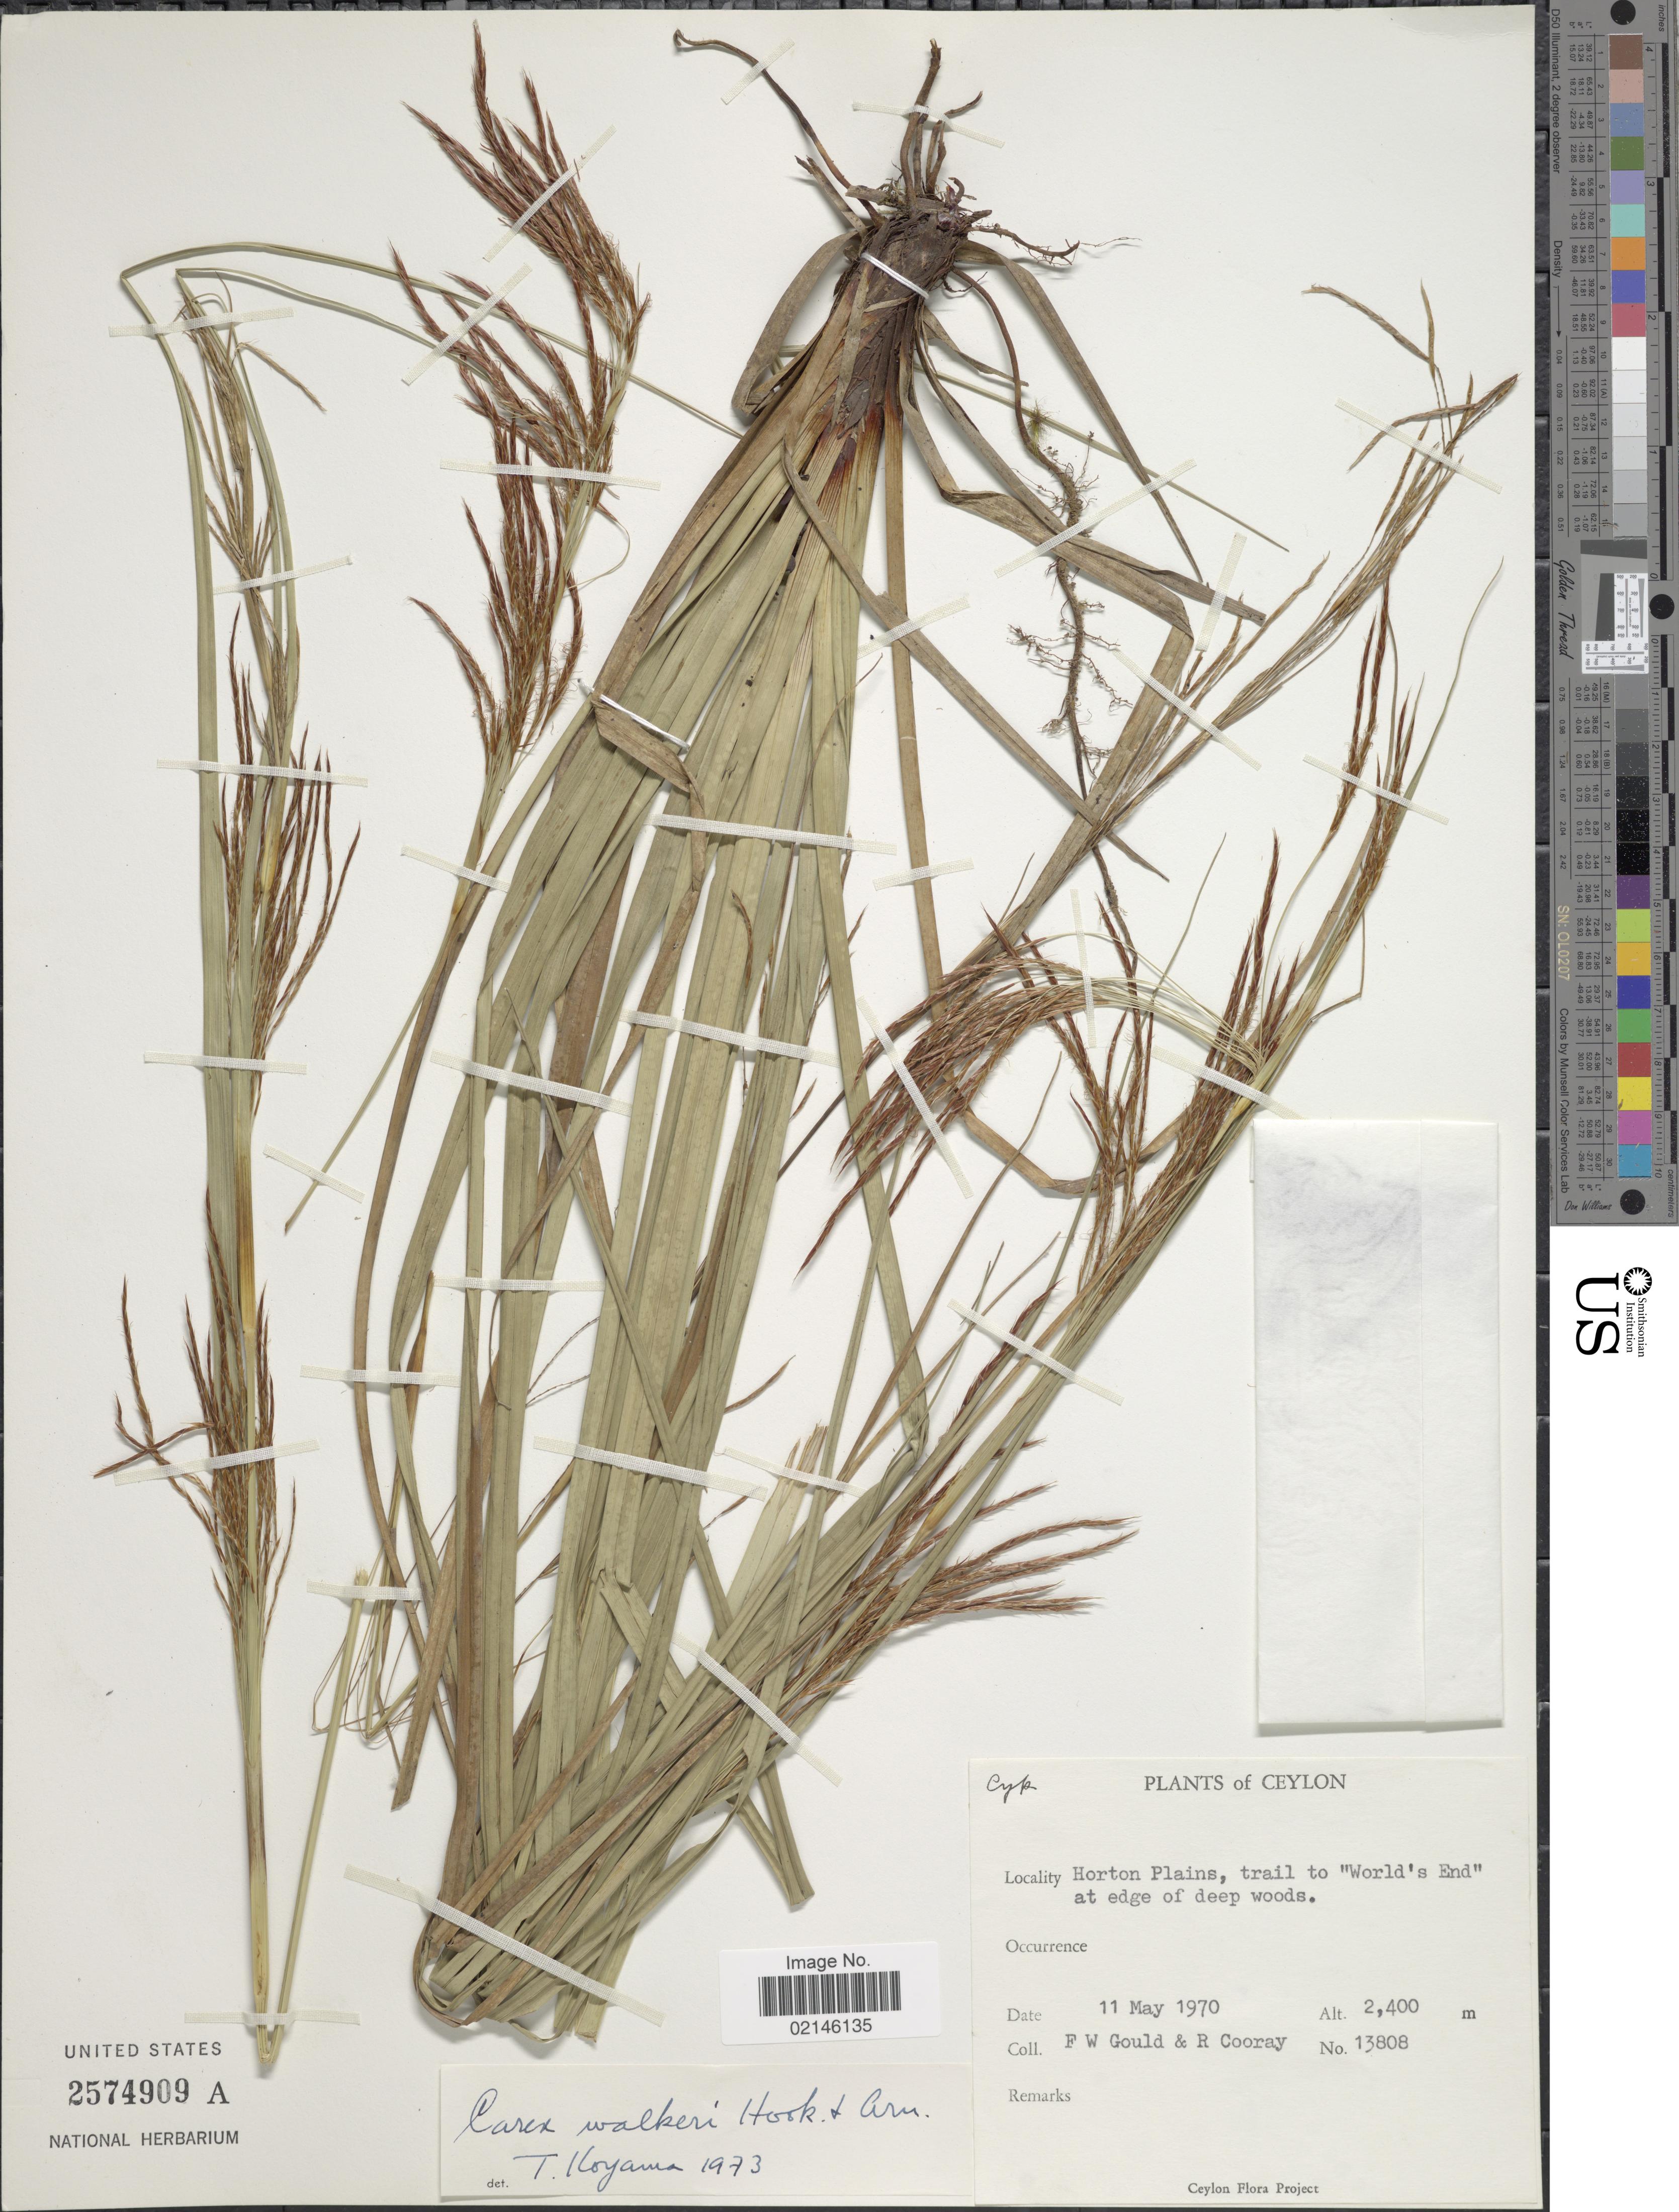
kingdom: Plantae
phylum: Tracheophyta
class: Liliopsida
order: Poales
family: Cyperaceae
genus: Carex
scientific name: Carex walkeri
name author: Arn. ex Boott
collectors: F. W. Gould & R. Cooray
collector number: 13808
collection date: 1970-05-11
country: Sri Lanka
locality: Ceylon. Horton Plains, trail to "World's End"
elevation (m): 2400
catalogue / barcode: US 2574909A